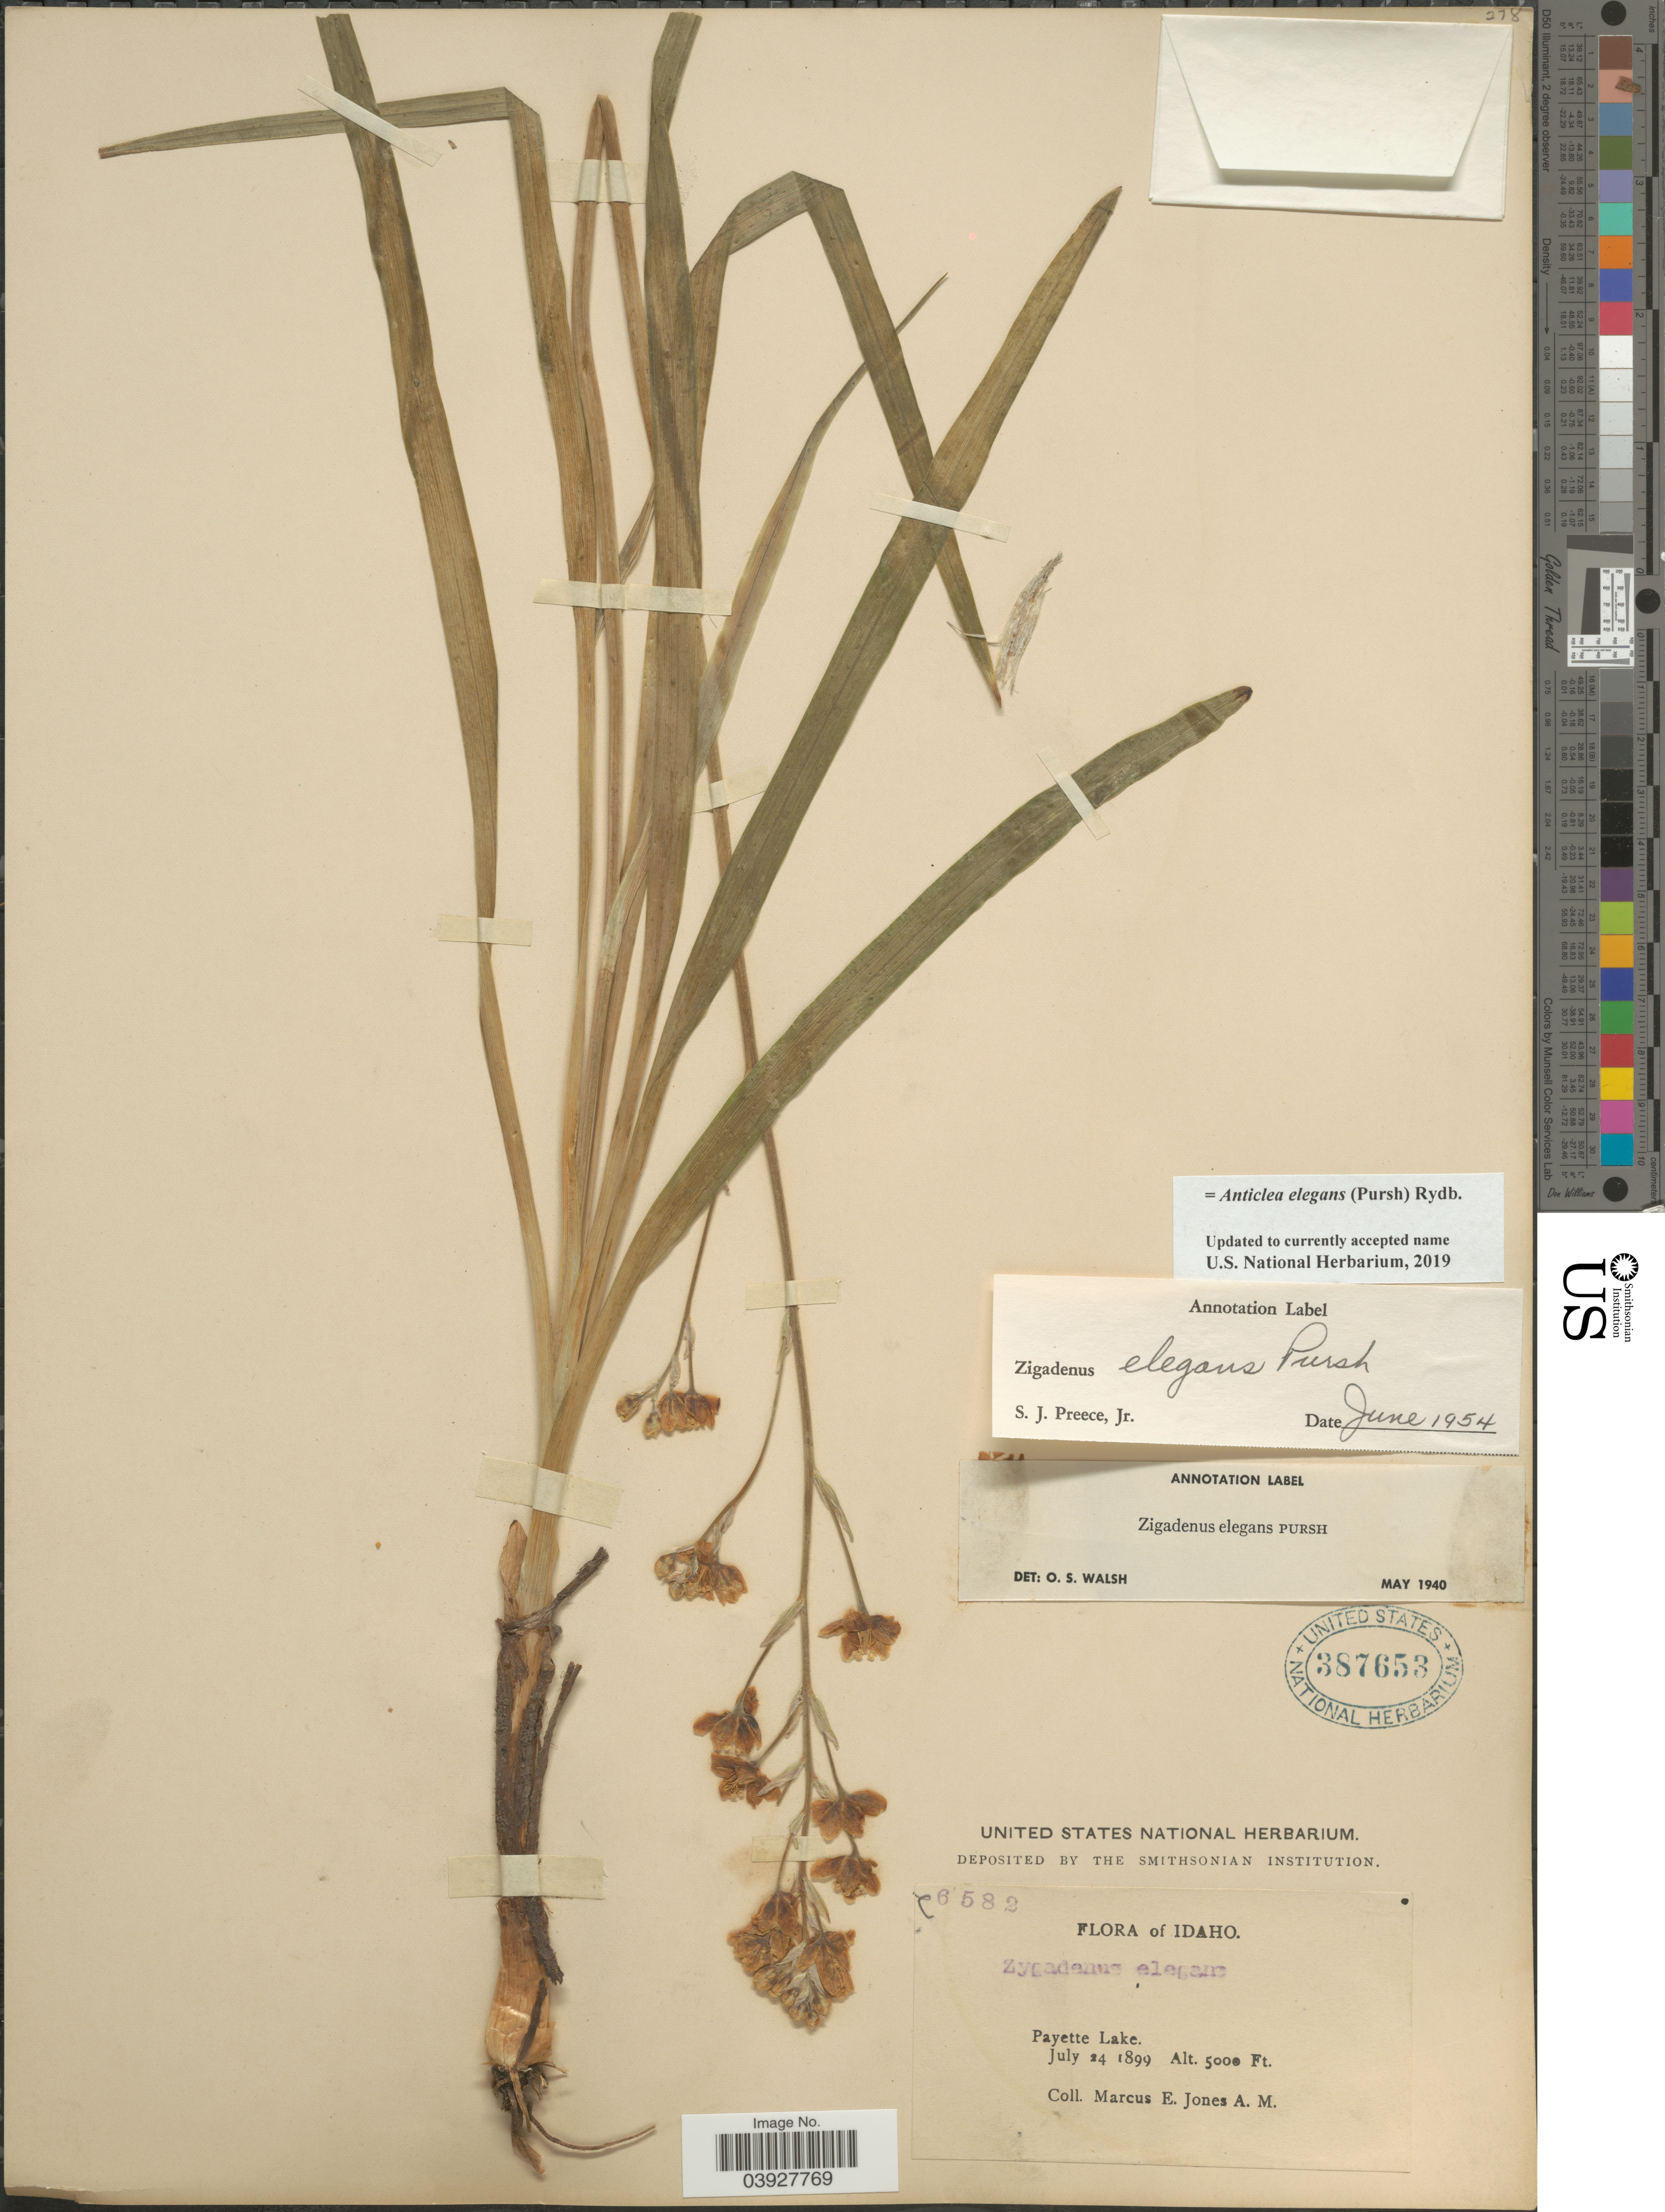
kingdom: Plantae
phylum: Tracheophyta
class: Liliopsida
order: Liliales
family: Melanthiaceae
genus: Anticlea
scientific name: Anticlea elegans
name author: (Pursh) Rydb.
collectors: M. E. Jones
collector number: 6582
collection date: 1899-07-24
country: United States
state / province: Idaho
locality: Payette Lake.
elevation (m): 1524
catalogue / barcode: US 387653